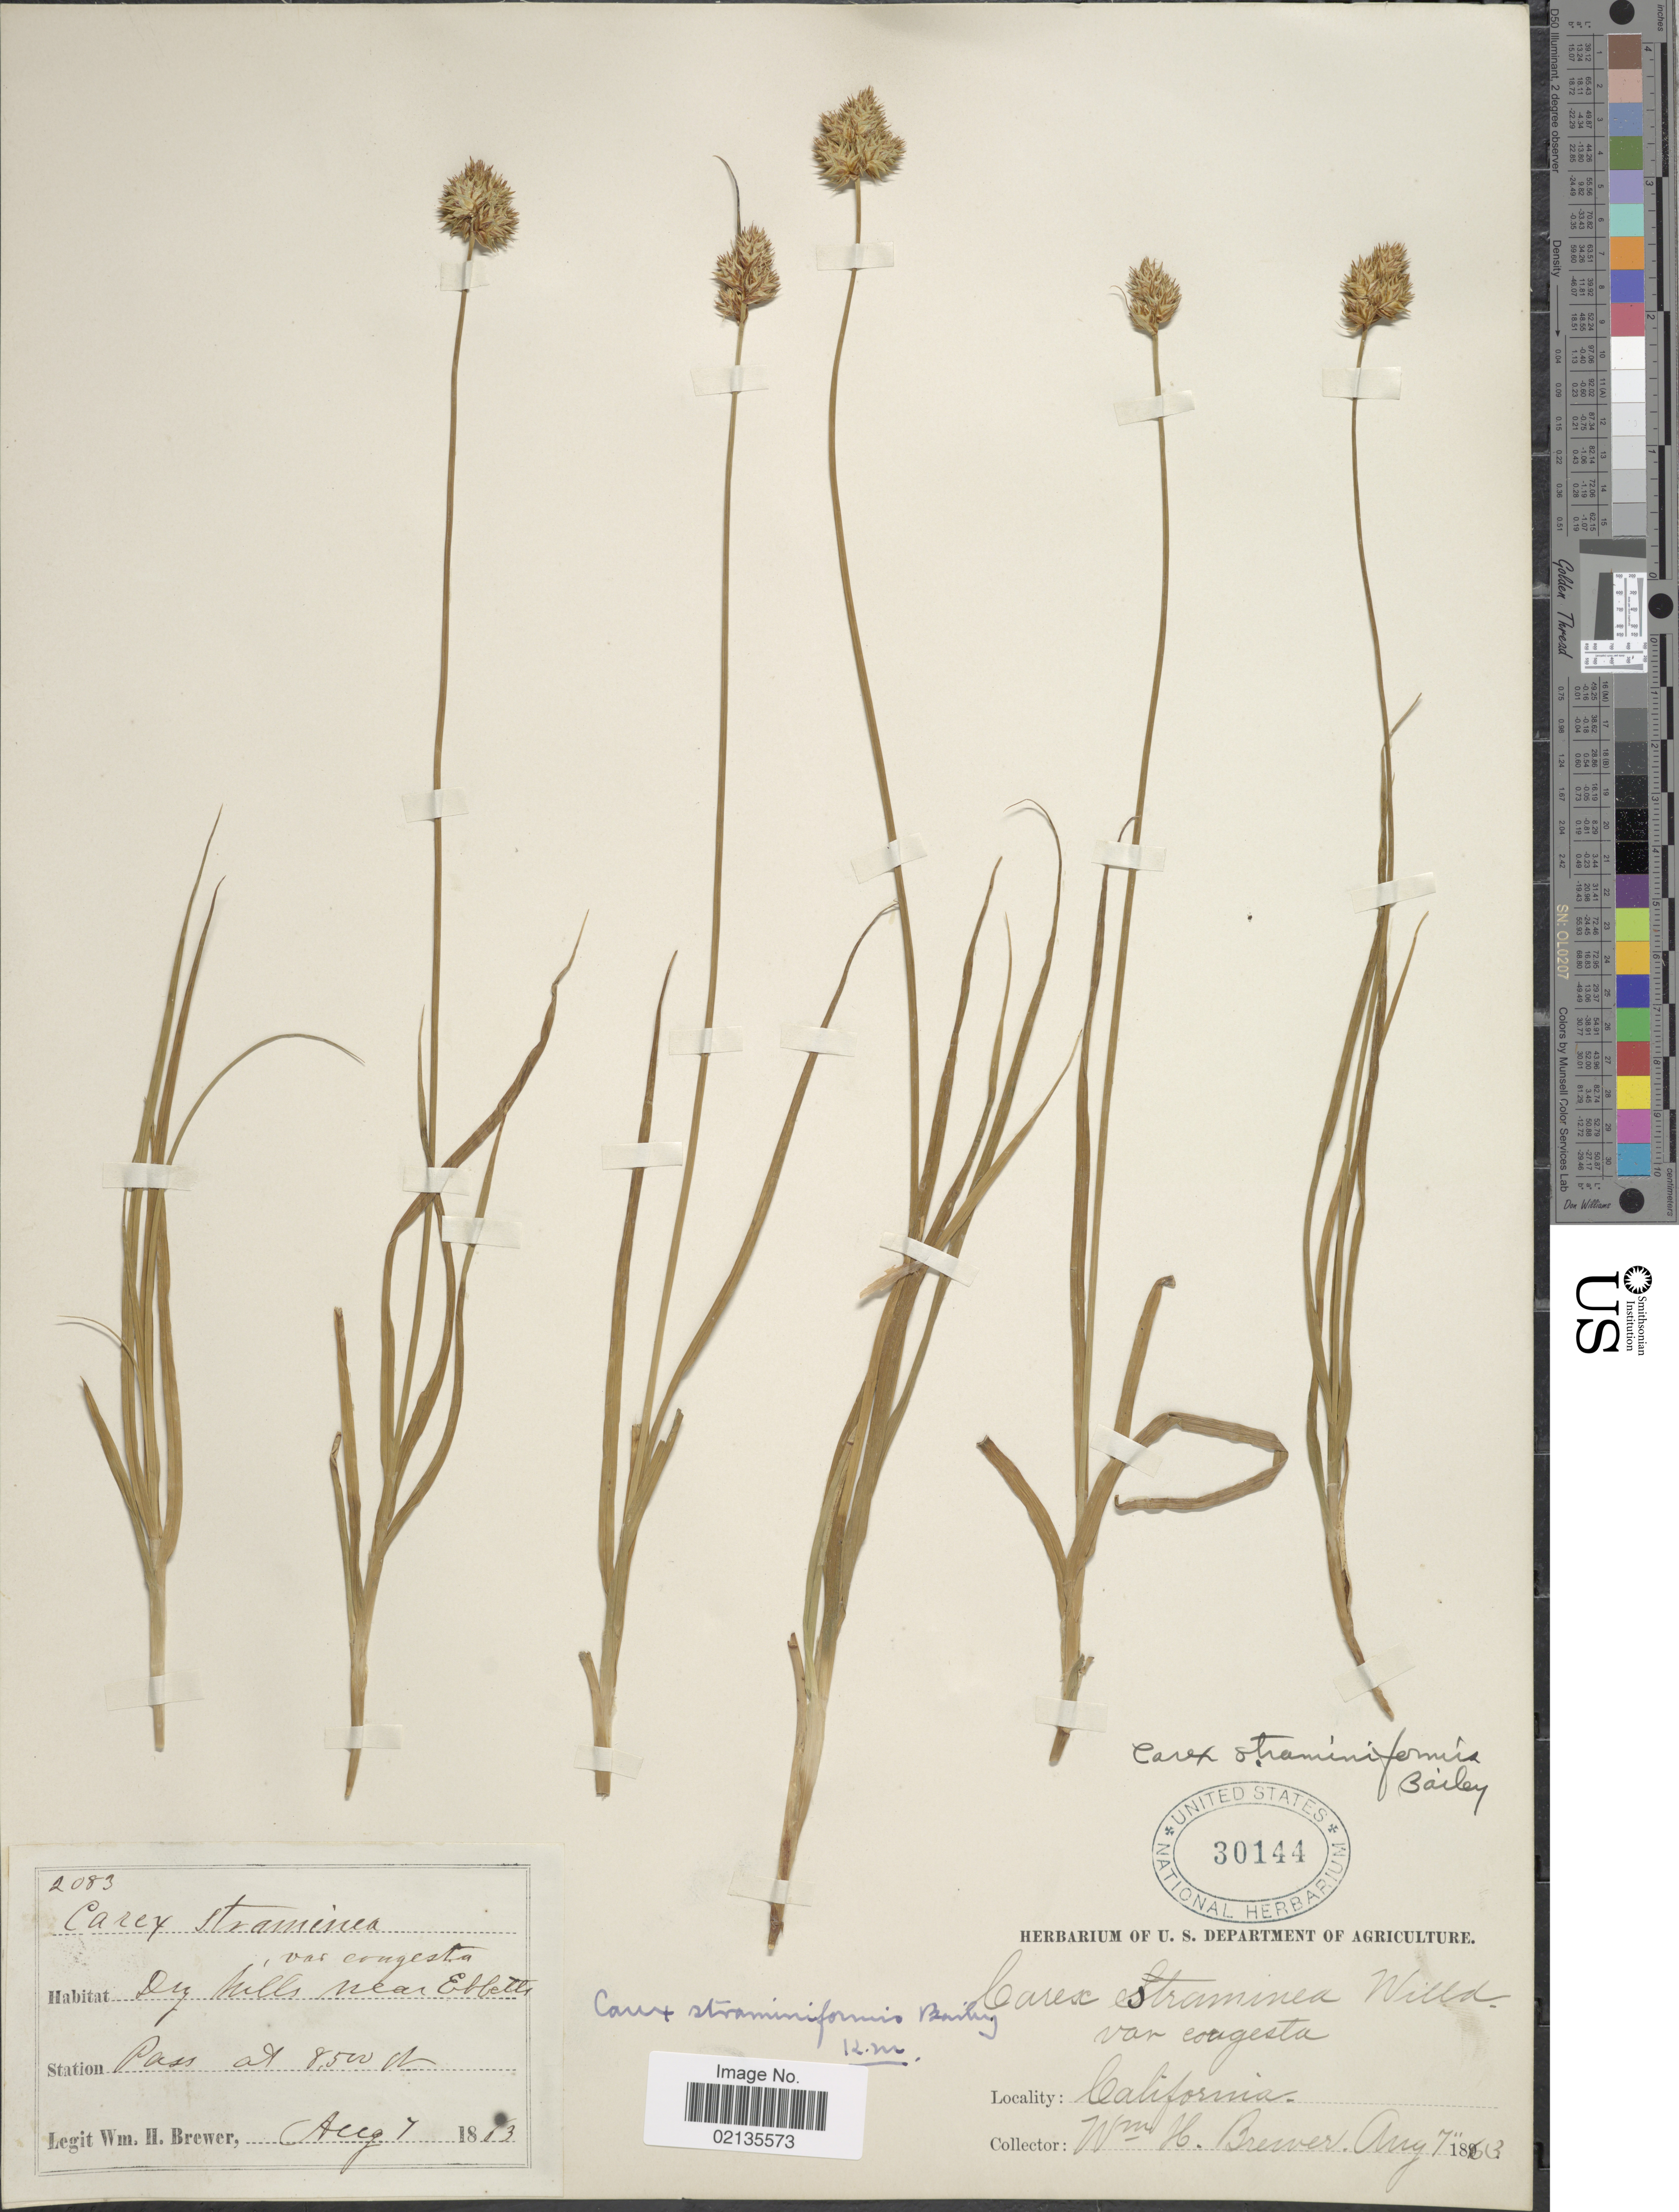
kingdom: Plantae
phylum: Tracheophyta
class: Liliopsida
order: Poales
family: Cyperaceae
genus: Carex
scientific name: Carex straminiformis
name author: L.H. Bailey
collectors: W. H. Brewer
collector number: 2083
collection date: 1863-08-07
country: United States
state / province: California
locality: Dry hills near Ebbetts Pass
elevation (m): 2591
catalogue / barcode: US 30144